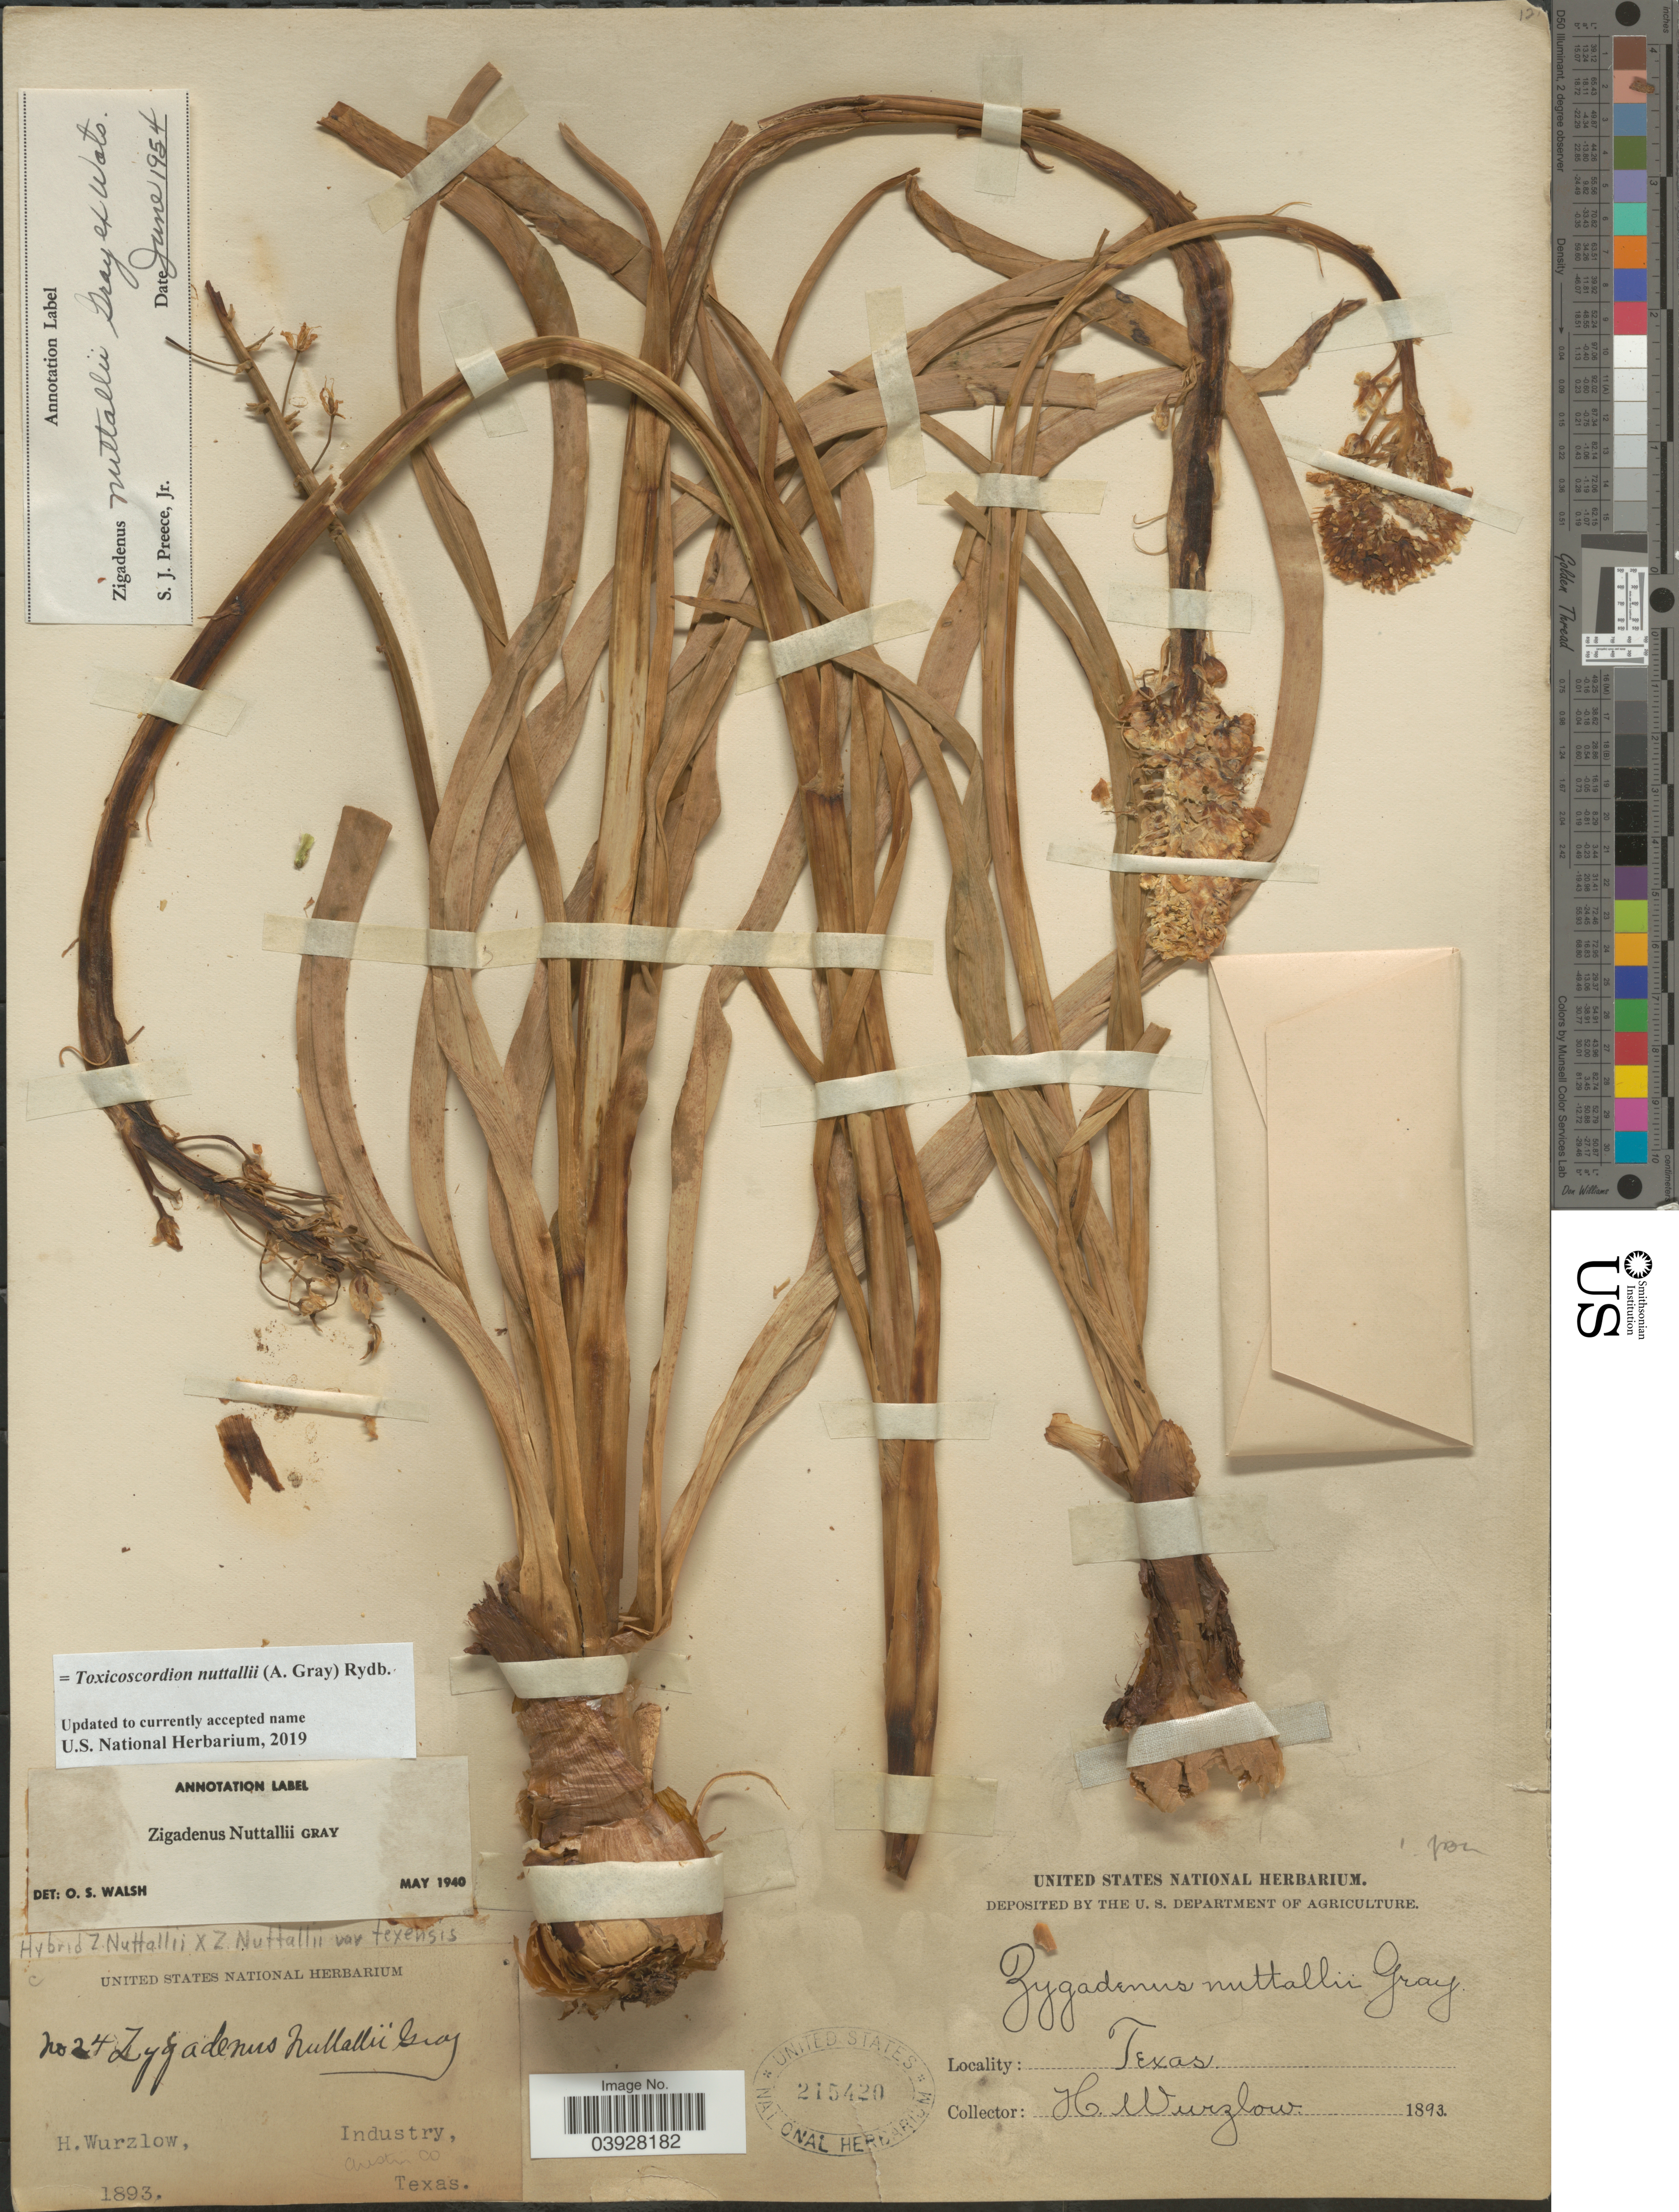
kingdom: Plantae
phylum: Tracheophyta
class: Liliopsida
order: Liliales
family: Melanthiaceae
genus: Toxicoscordion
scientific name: Toxicoscordion nuttallii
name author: (A. Gray) Rydb.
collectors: H. Wurzlow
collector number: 24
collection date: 1893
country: United States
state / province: Texas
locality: Industry, Austin Co.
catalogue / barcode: US 215420